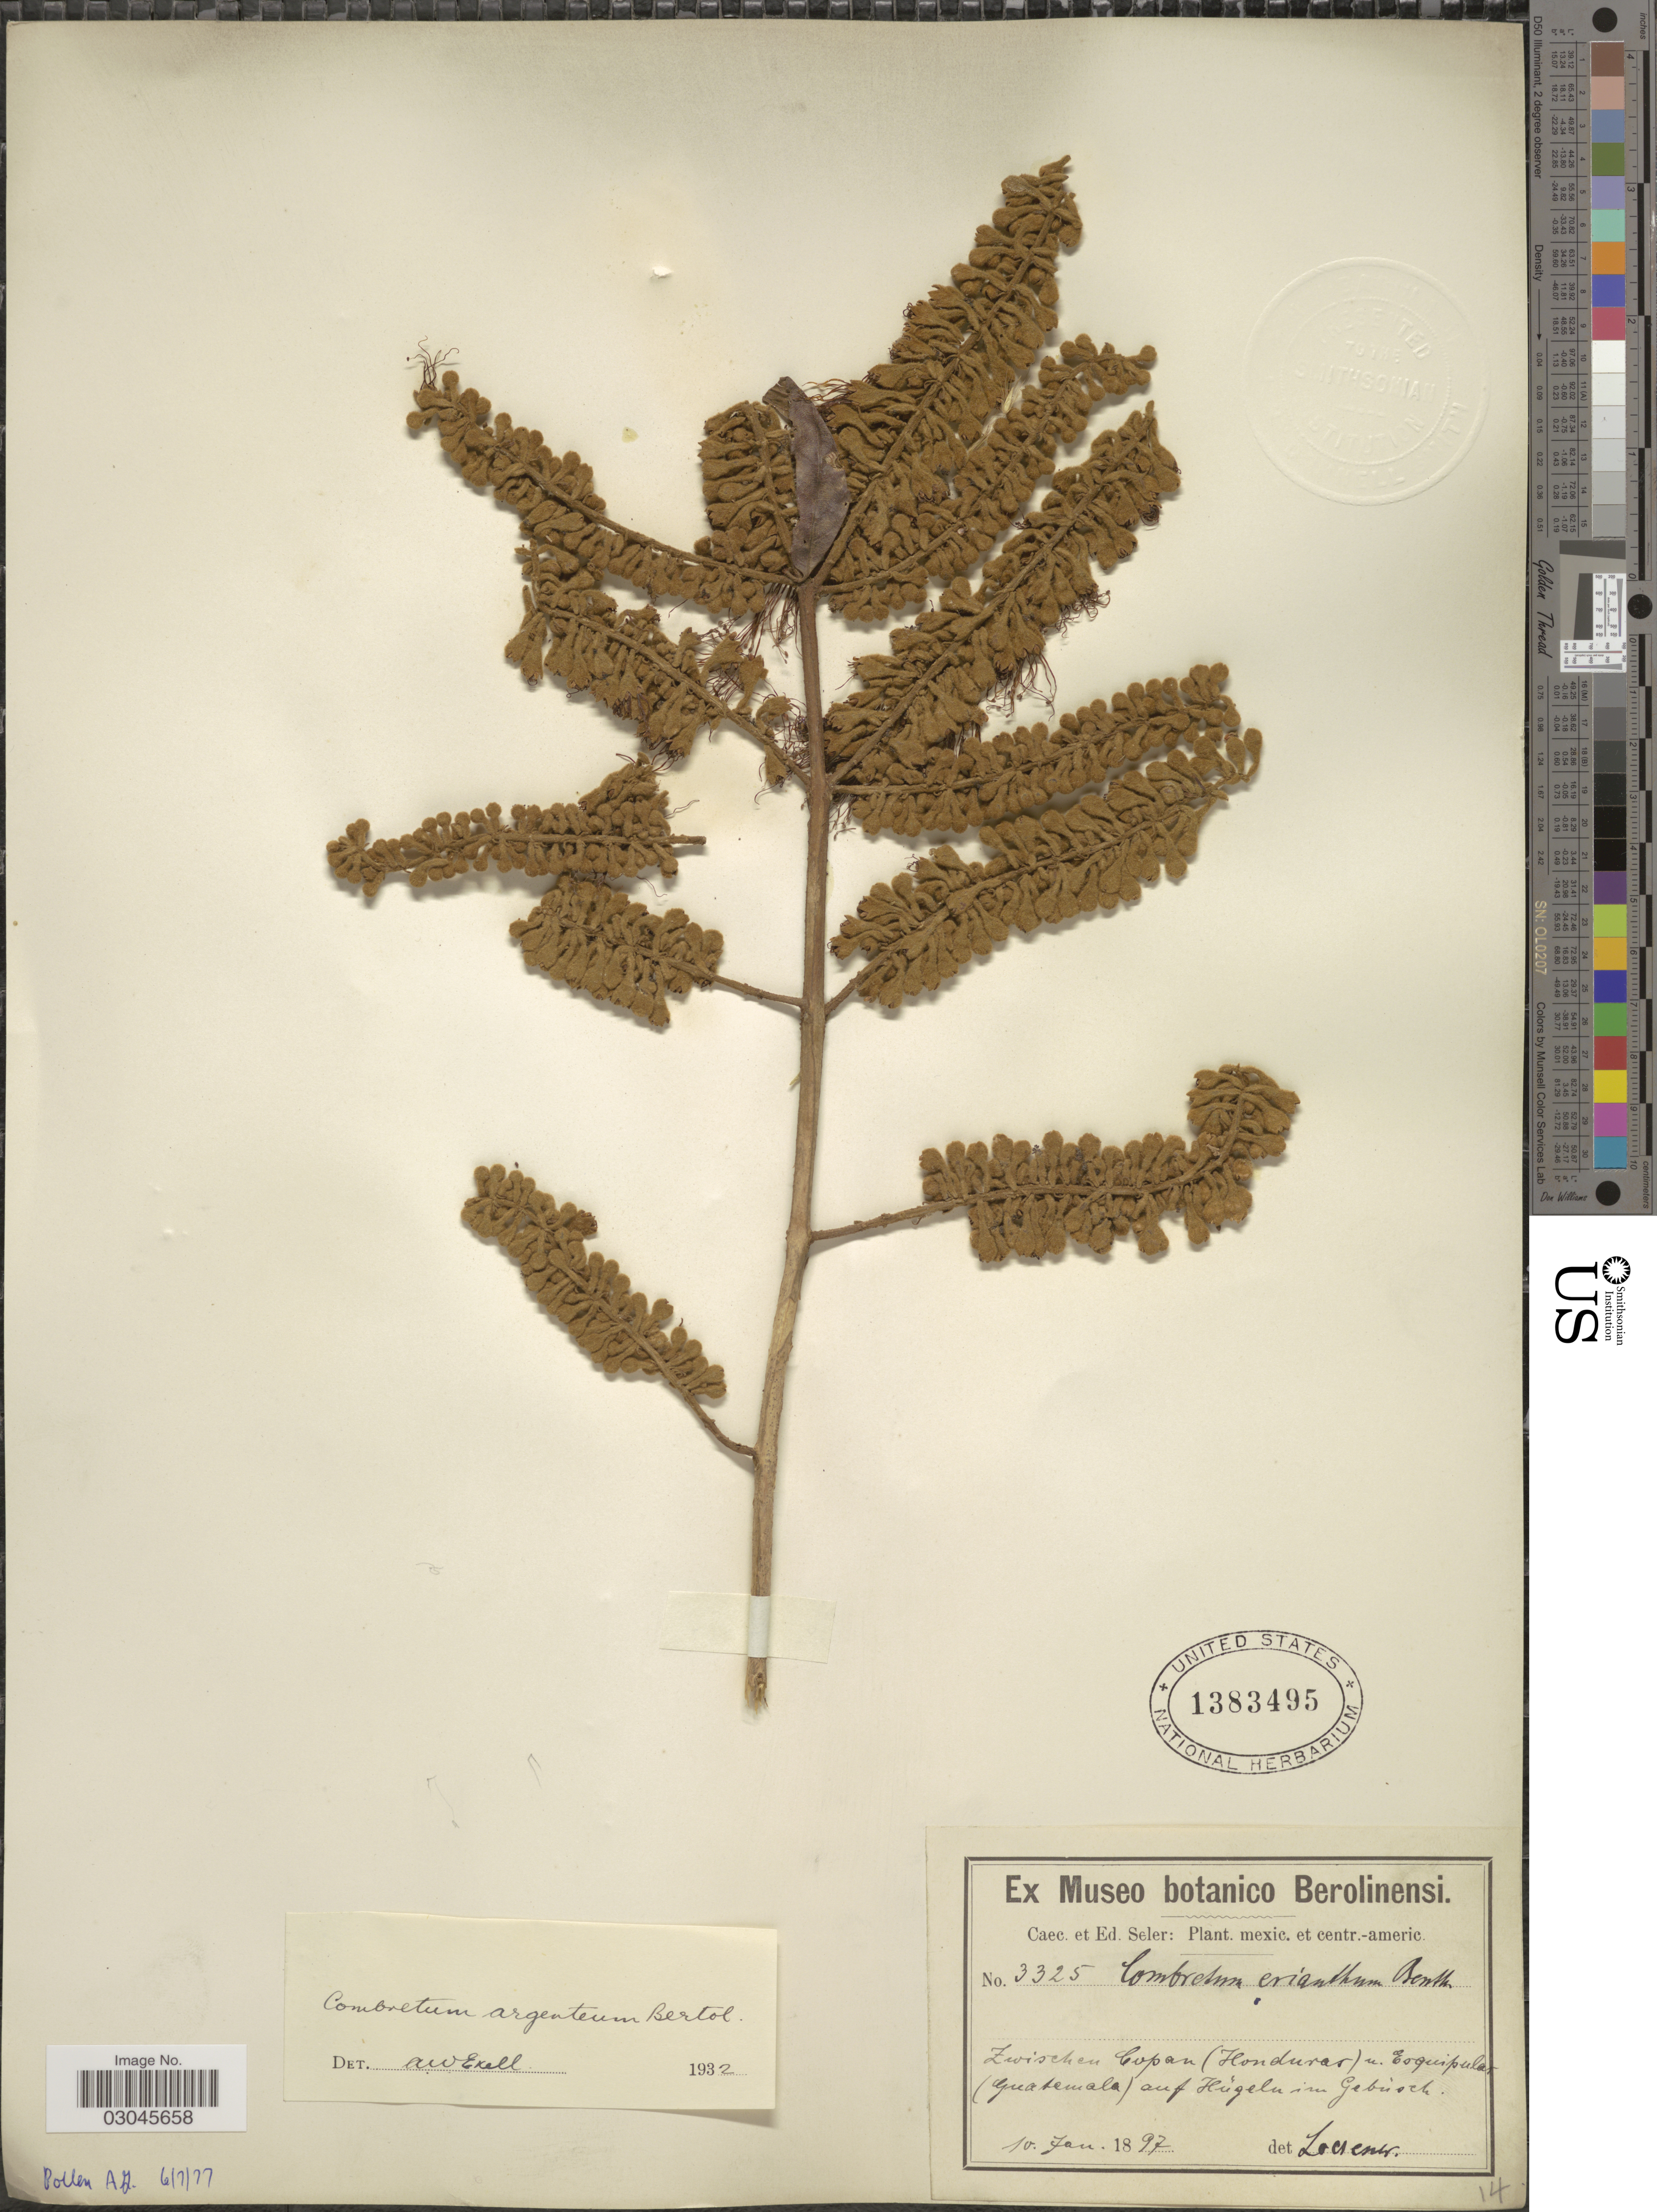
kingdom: Plantae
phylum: Tracheophyta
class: Magnoliopsida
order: Myrtales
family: Combretaceae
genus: Combretum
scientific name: Combretum argenteum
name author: Bertol.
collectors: C. Seler & E. G. Seler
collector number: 3325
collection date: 1897-01-10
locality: Zwischen Copan (Honduras) u. Esquipulas (Guatemala) auf Hügeln um Gebusch.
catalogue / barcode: US 1383495